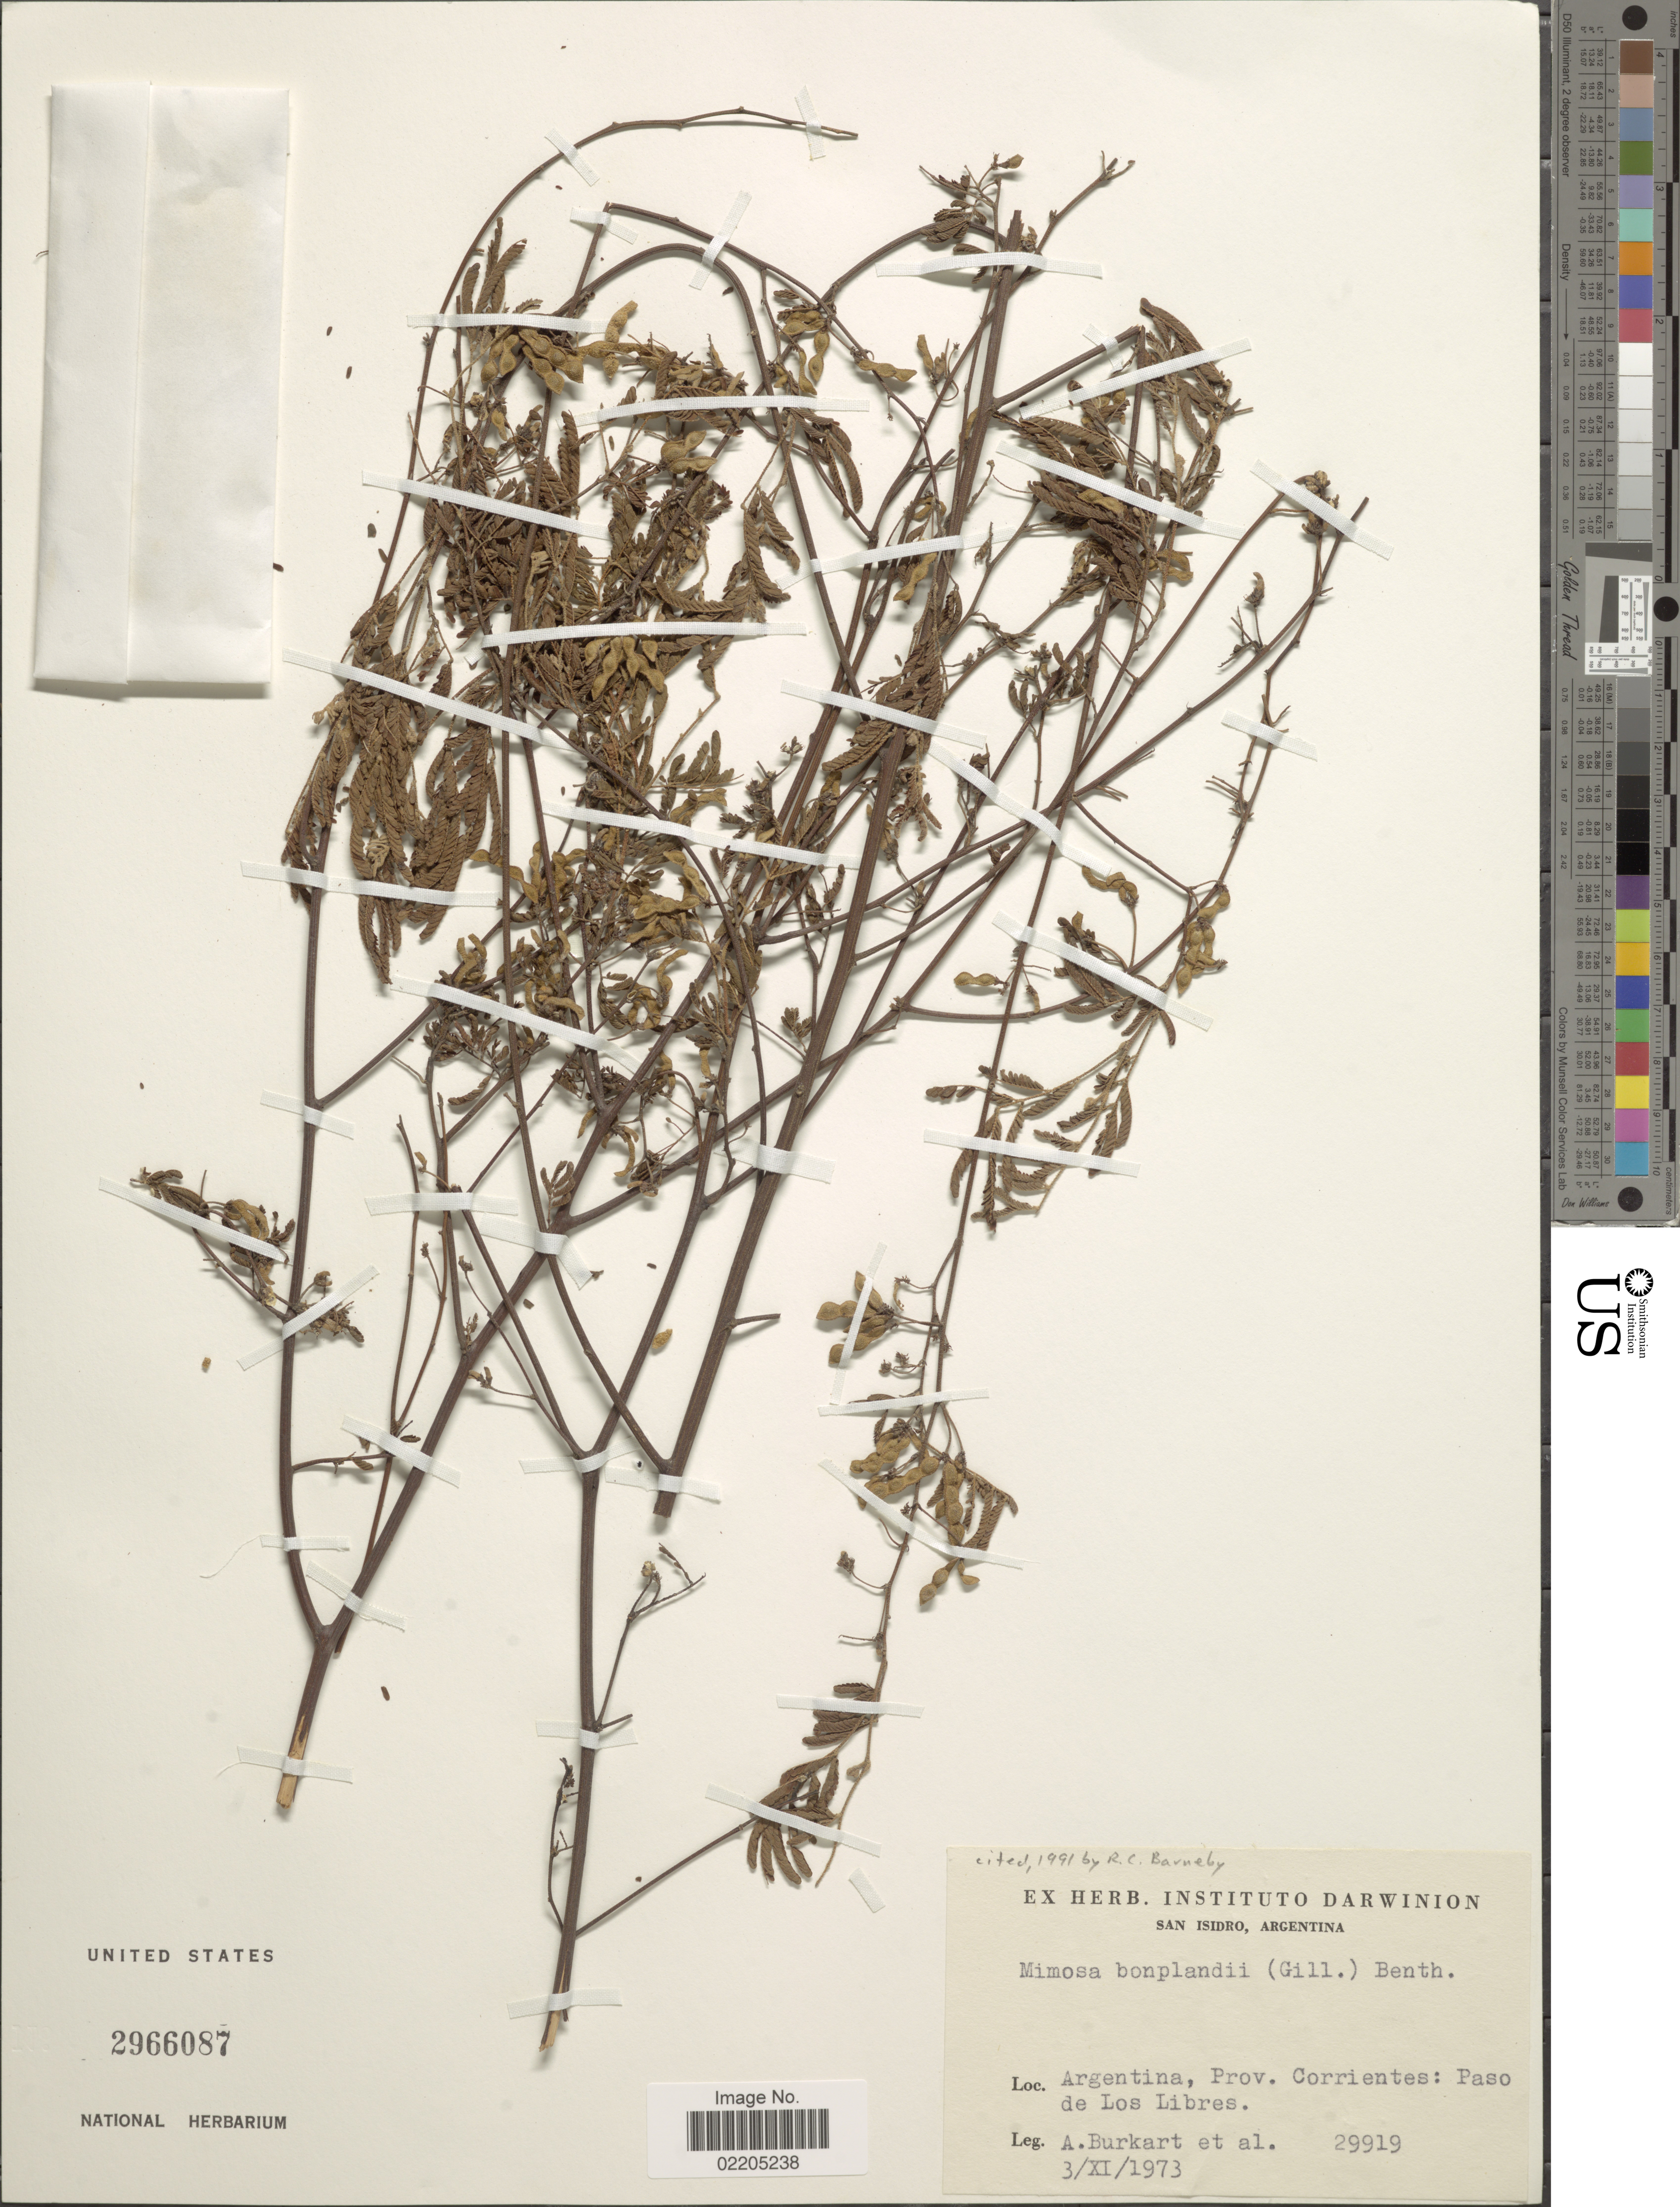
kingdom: Plantae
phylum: Tracheophyta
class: Magnoliopsida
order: Fabales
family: Fabaceae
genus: Mimosa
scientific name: Mimosa bonplandii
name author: Benth.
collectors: A. E. Burkart & et al.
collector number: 22919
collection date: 1973-11-03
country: Argentina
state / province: Corrientes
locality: Paso de Los Libres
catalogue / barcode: US 2966087